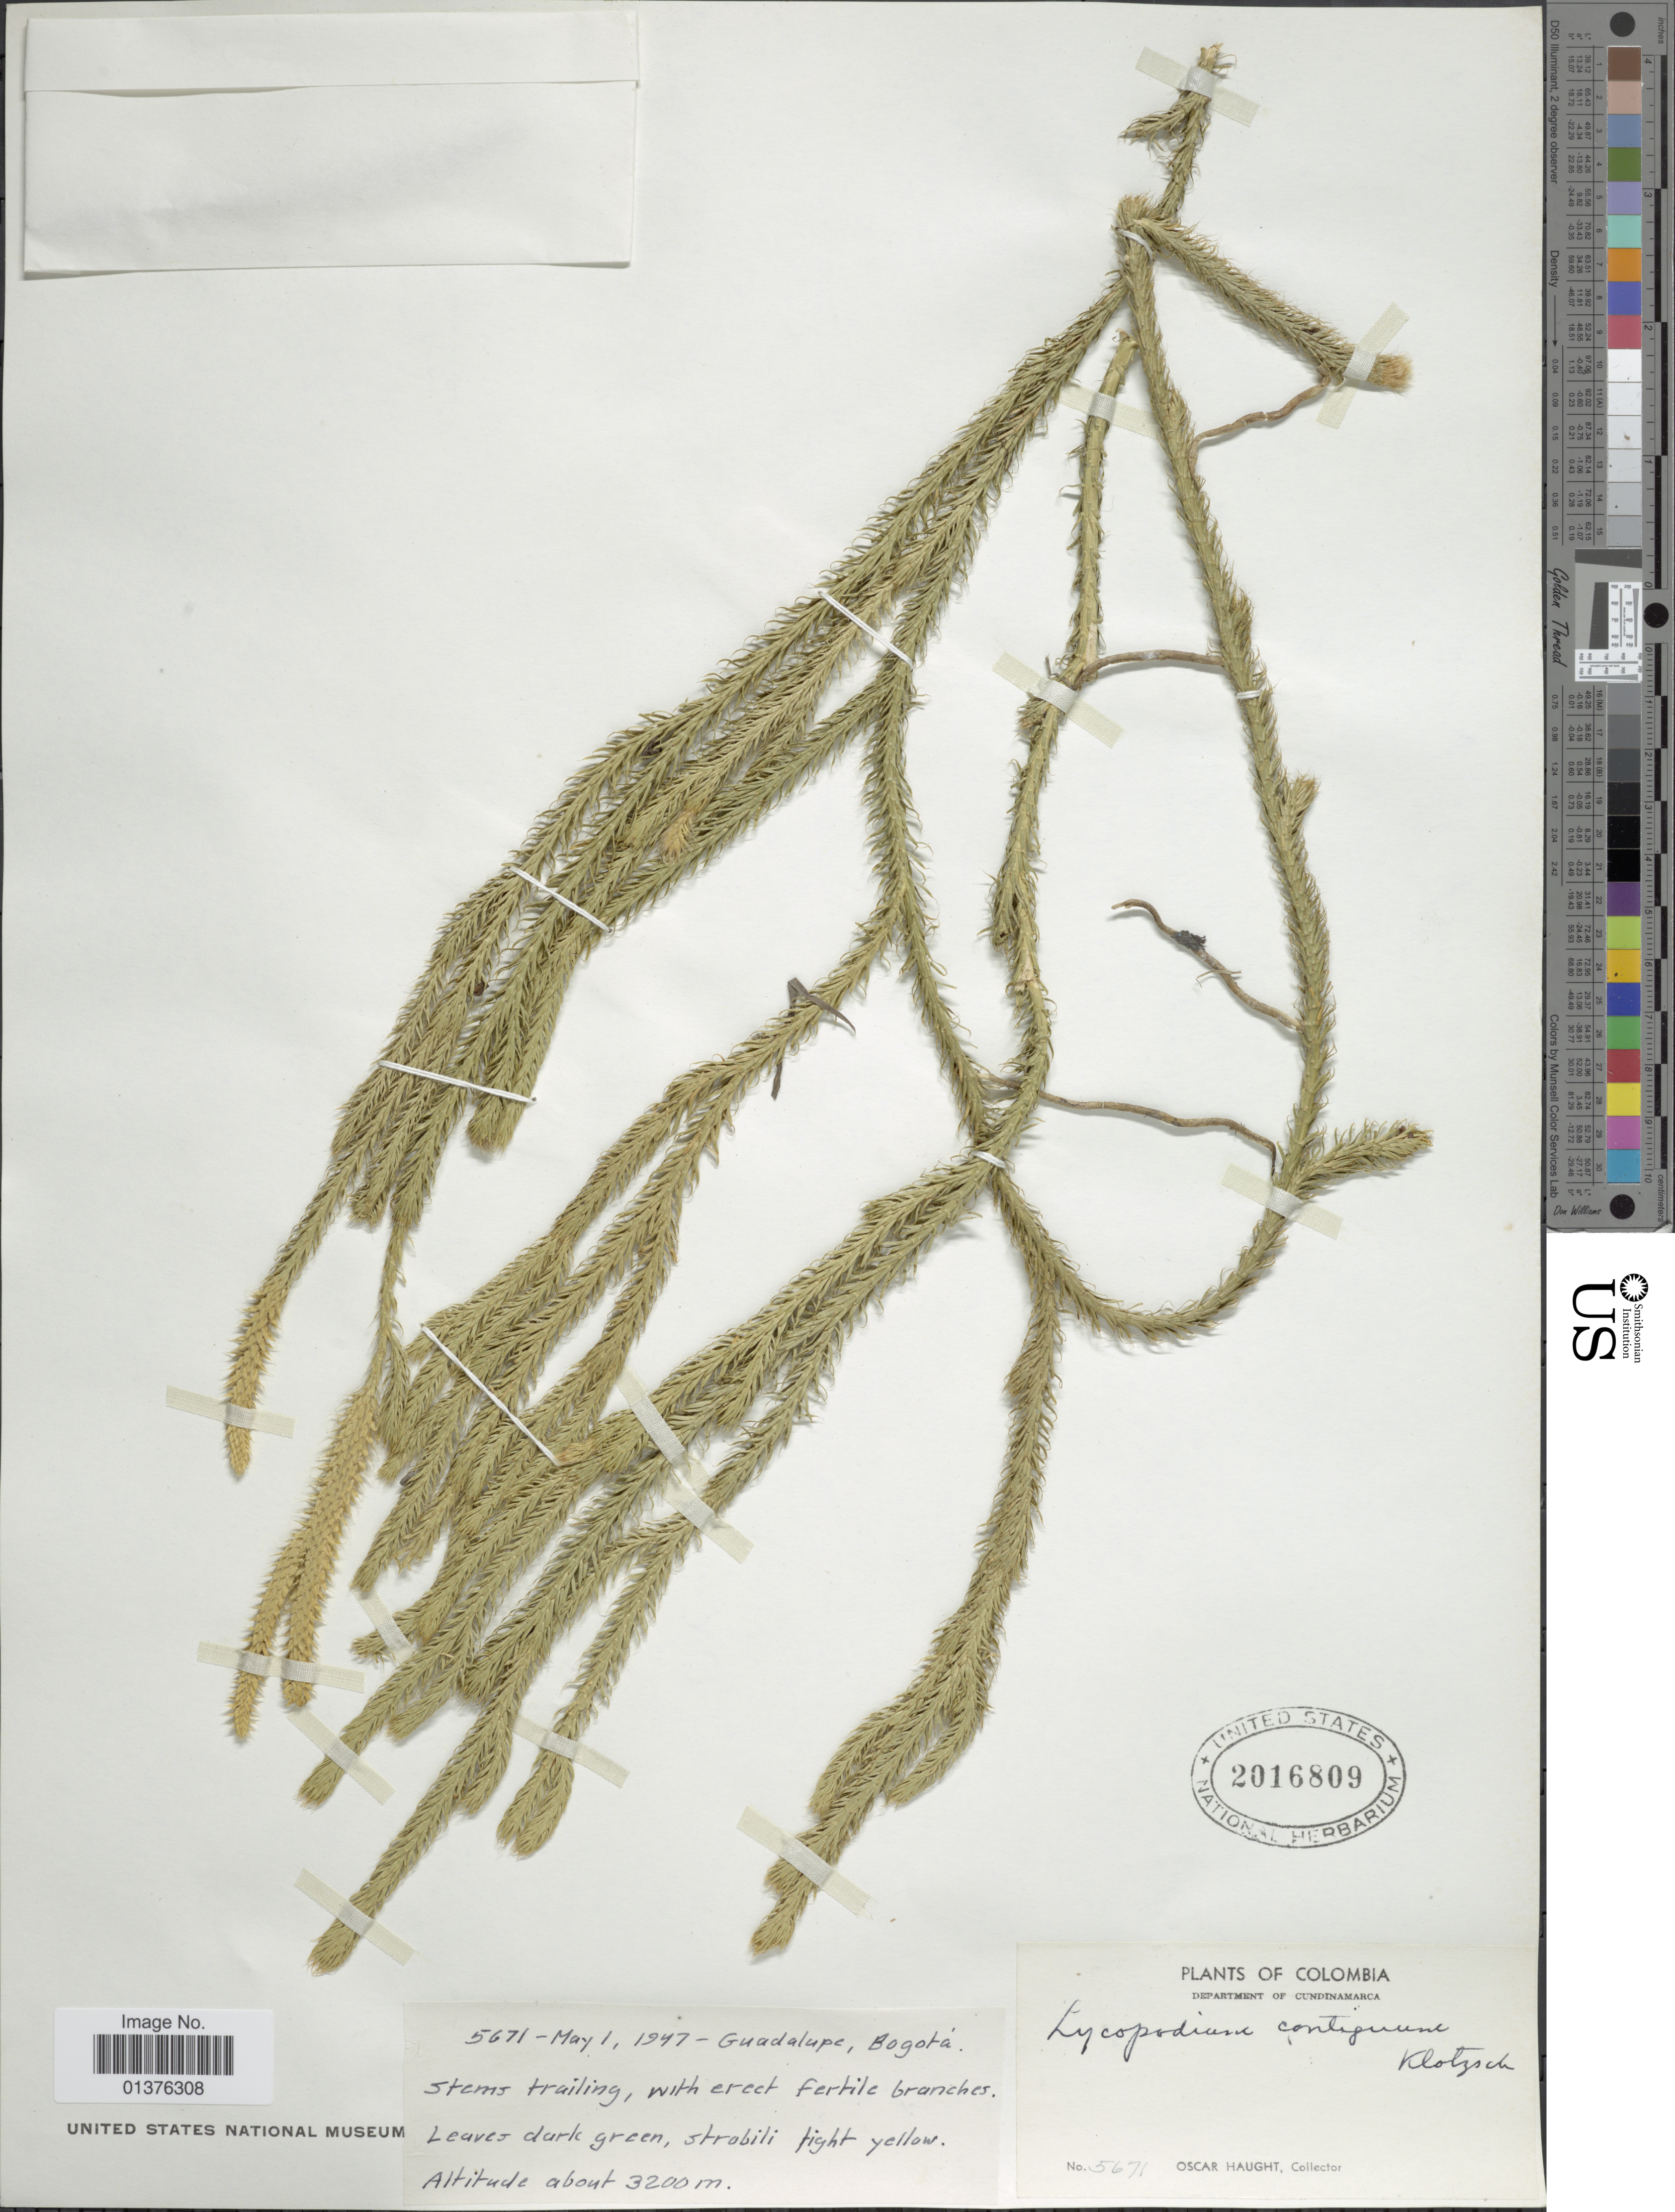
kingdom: Plantae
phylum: Tracheophyta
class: Lycopodiopsida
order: Lycopodiales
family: Lycopodiaceae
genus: Lycopodium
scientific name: Lycopodium clavatum subsp. contiguum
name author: (Klotzsch) B. Øllg.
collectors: O. L. Haught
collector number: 5671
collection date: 1947-05-01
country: Colombia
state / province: Cundinamarca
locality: Guadalupe, Bogota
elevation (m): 3200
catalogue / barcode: US 2016809